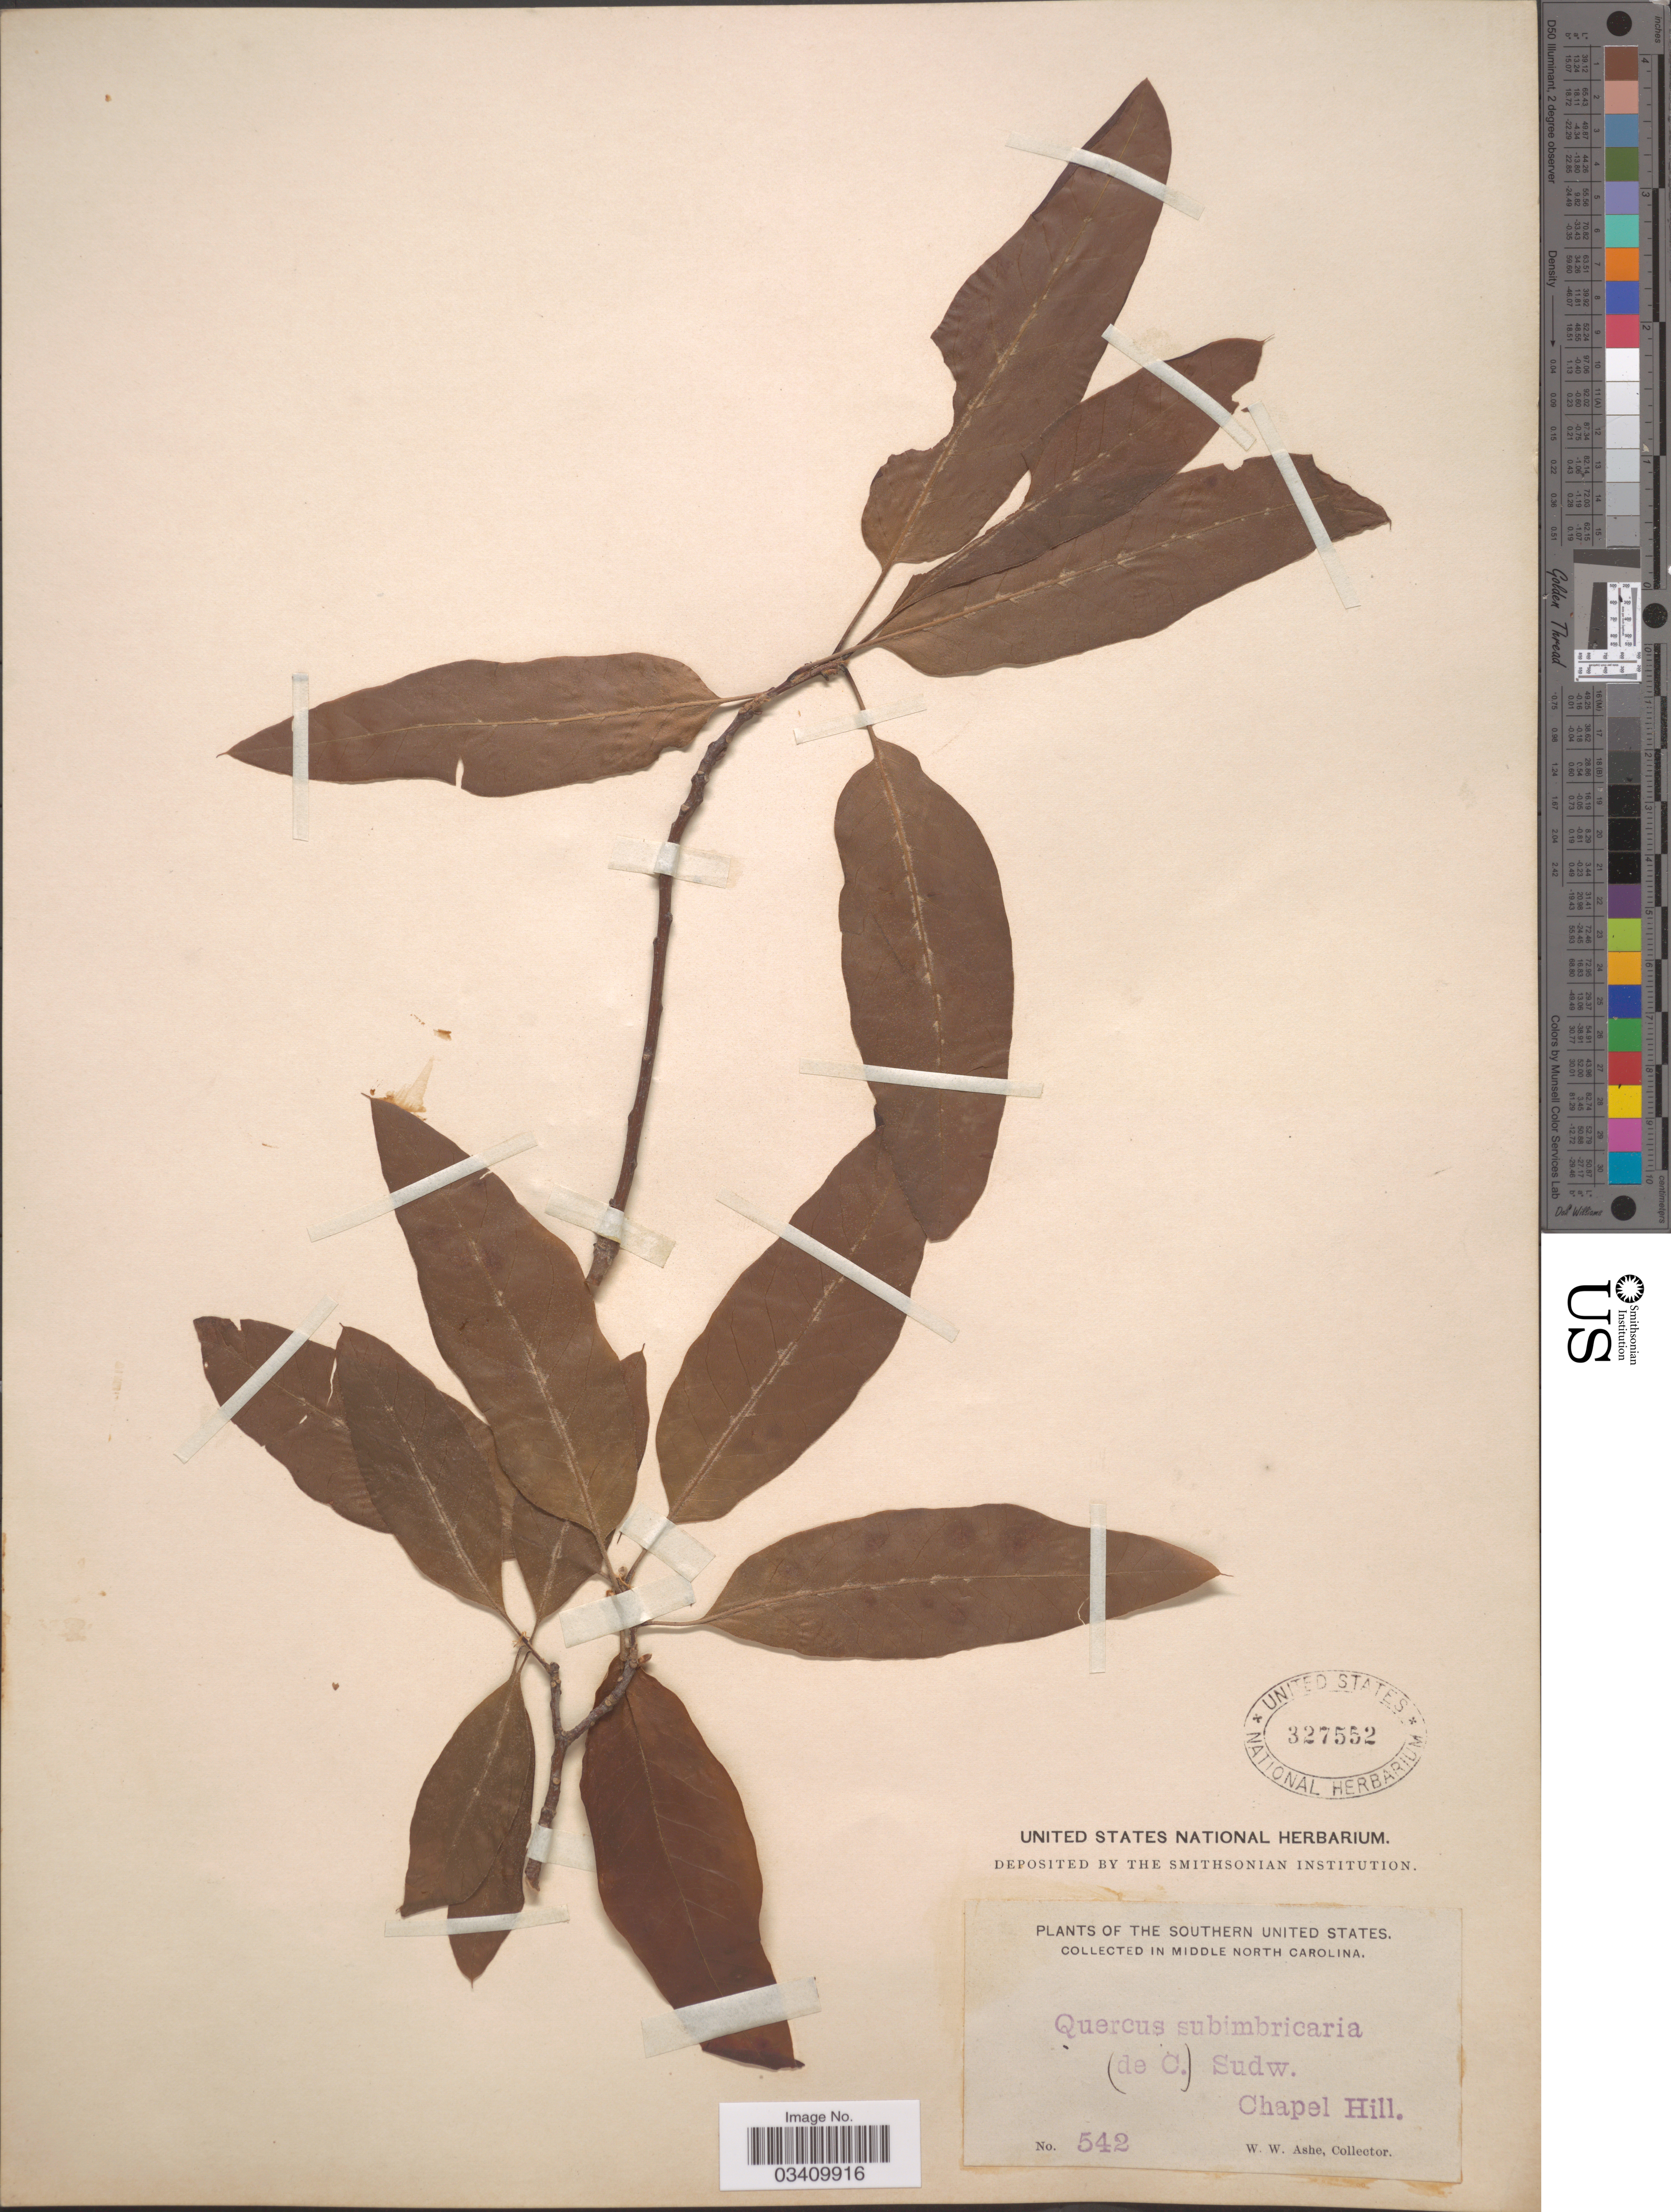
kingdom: Plantae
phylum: Tracheophyta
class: Magnoliopsida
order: Fagales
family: Fagaceae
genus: Quercus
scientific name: Quercus sp.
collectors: W. W. Ashe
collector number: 542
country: United States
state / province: North Carolina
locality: The Southern United States. Middle North Carolina. Chapel Hill.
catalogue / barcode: US 327552